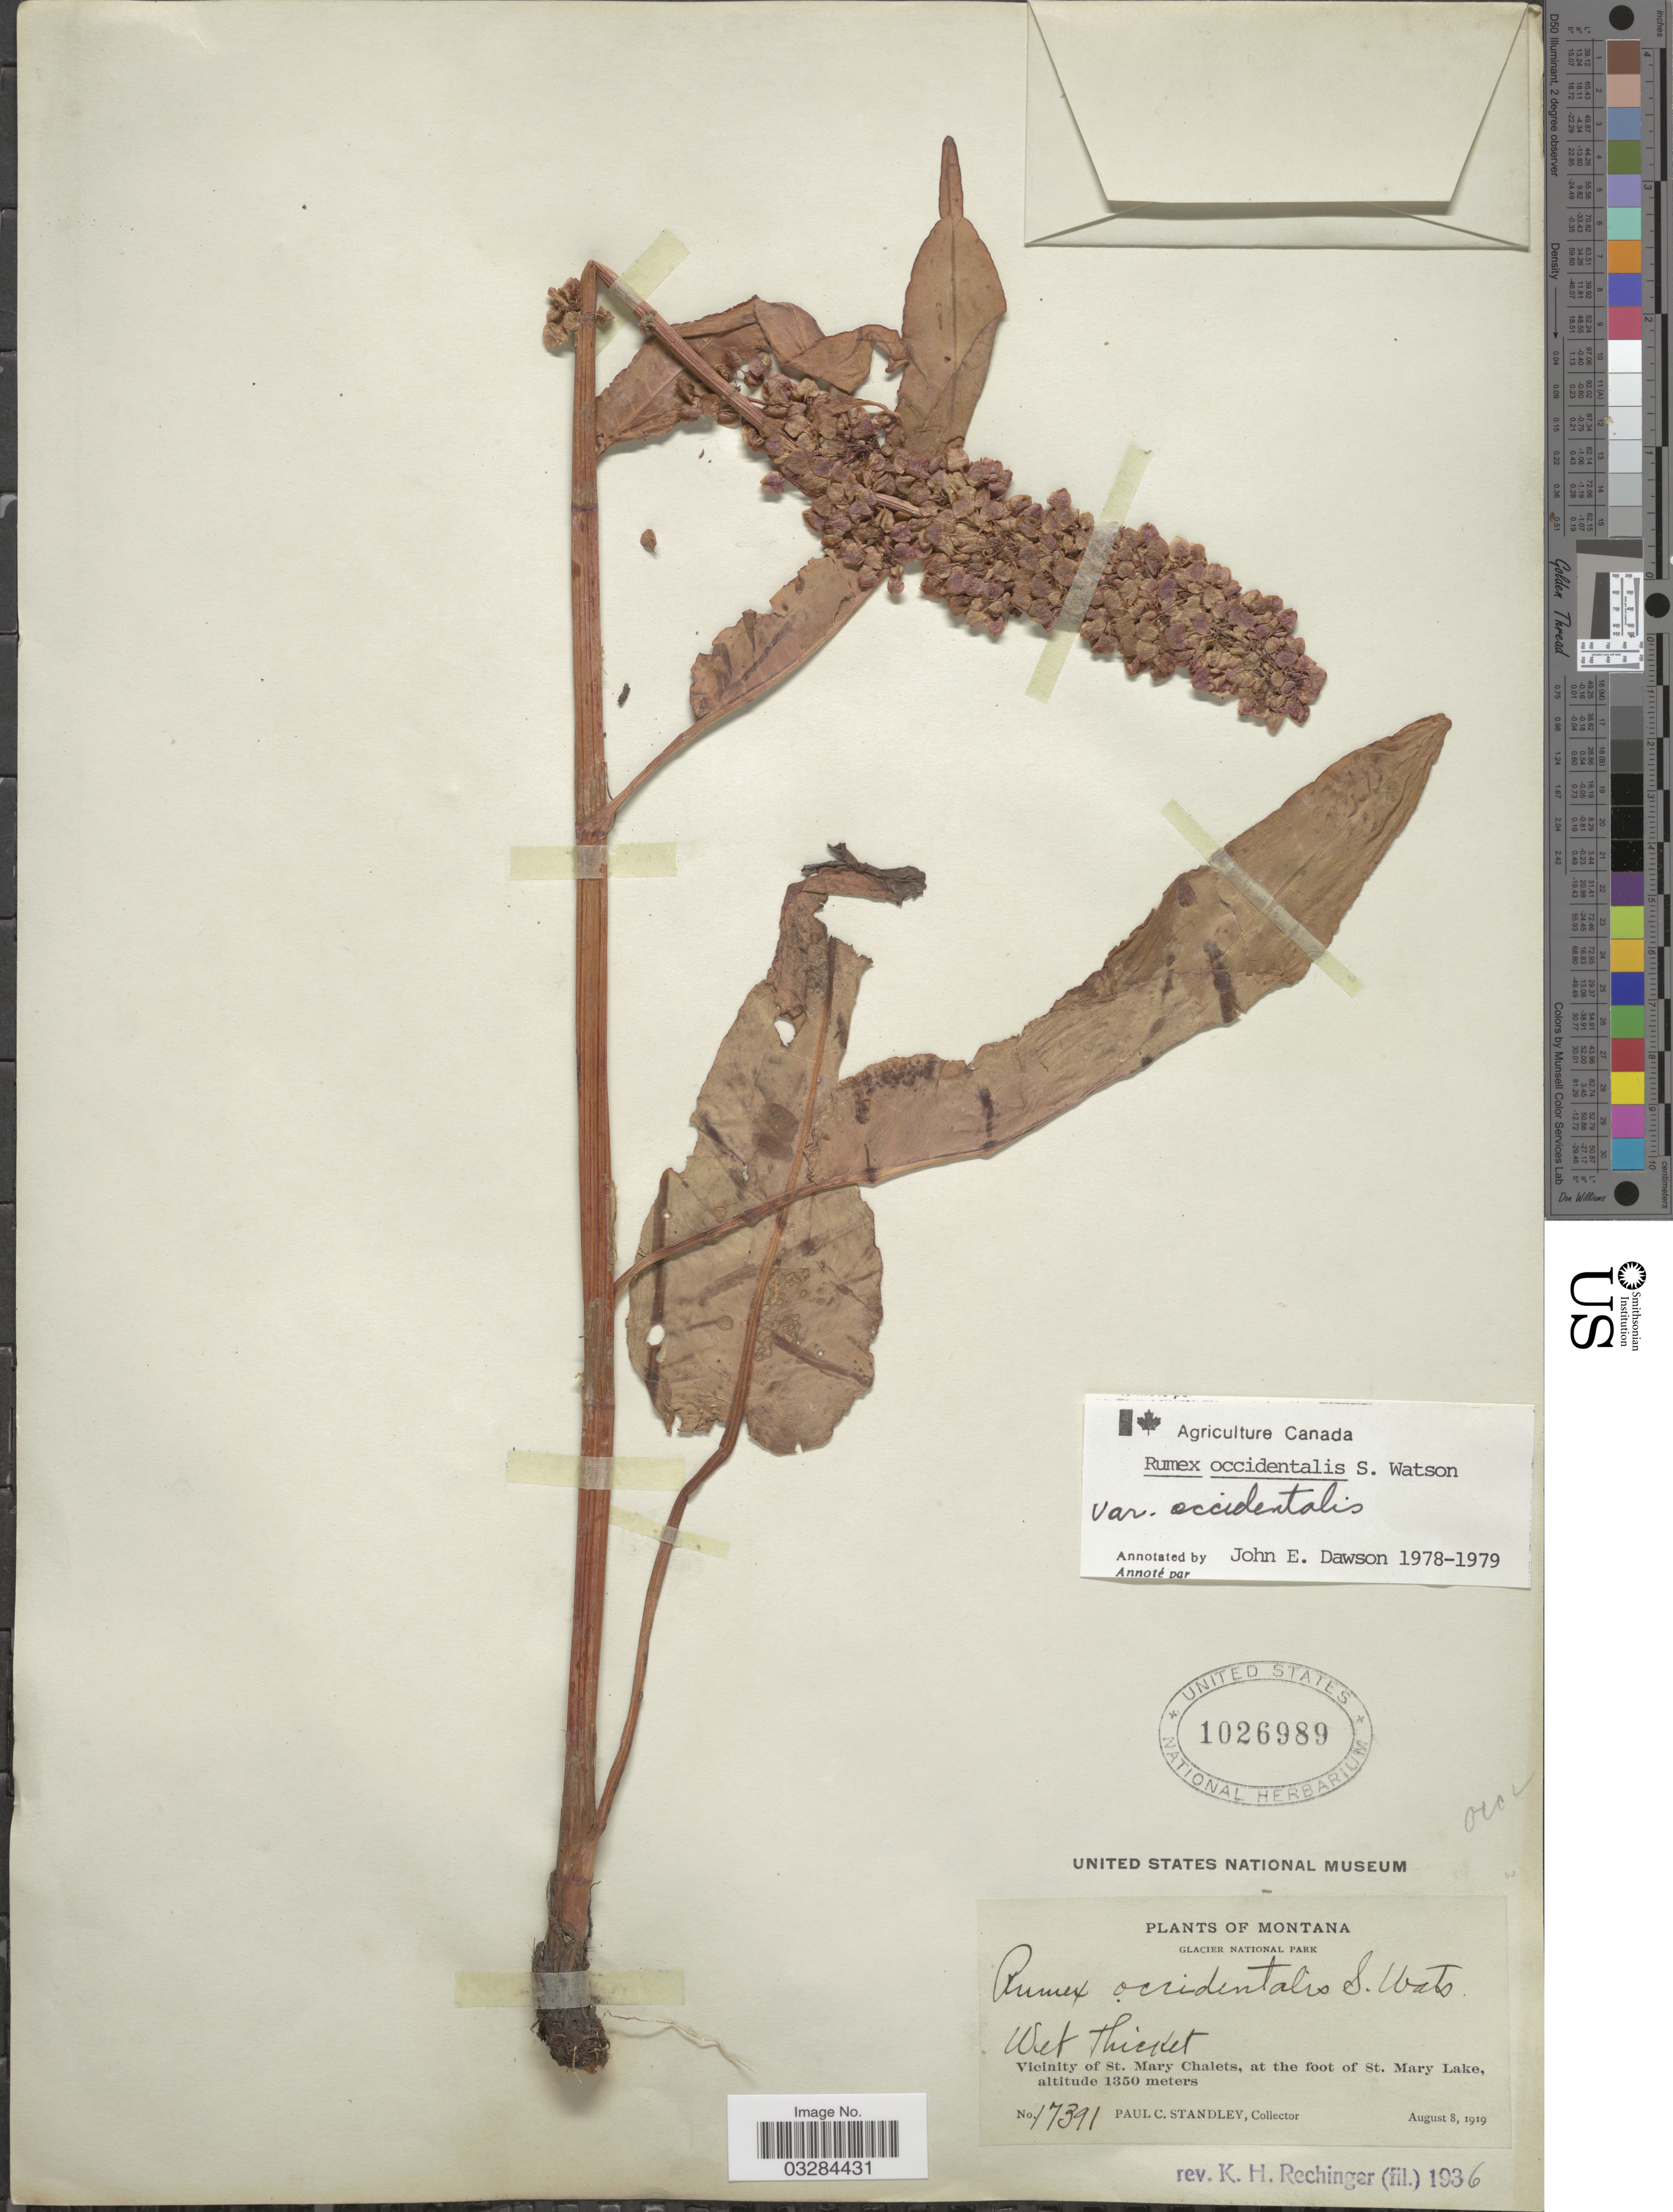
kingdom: Plantae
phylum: Tracheophyta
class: Magnoliopsida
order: Caryophyllales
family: Polygonaceae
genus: Rumex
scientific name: Rumex occidentalis var. occidentalis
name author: S. Watson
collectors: P. C. Standley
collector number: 17391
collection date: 1919-08-08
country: United States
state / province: Montana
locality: Glacier National Park. Wet thicket. Vicinity of St. Mary Chalets, at the foot of St. Mary Lake.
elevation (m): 1350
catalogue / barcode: US 1026989